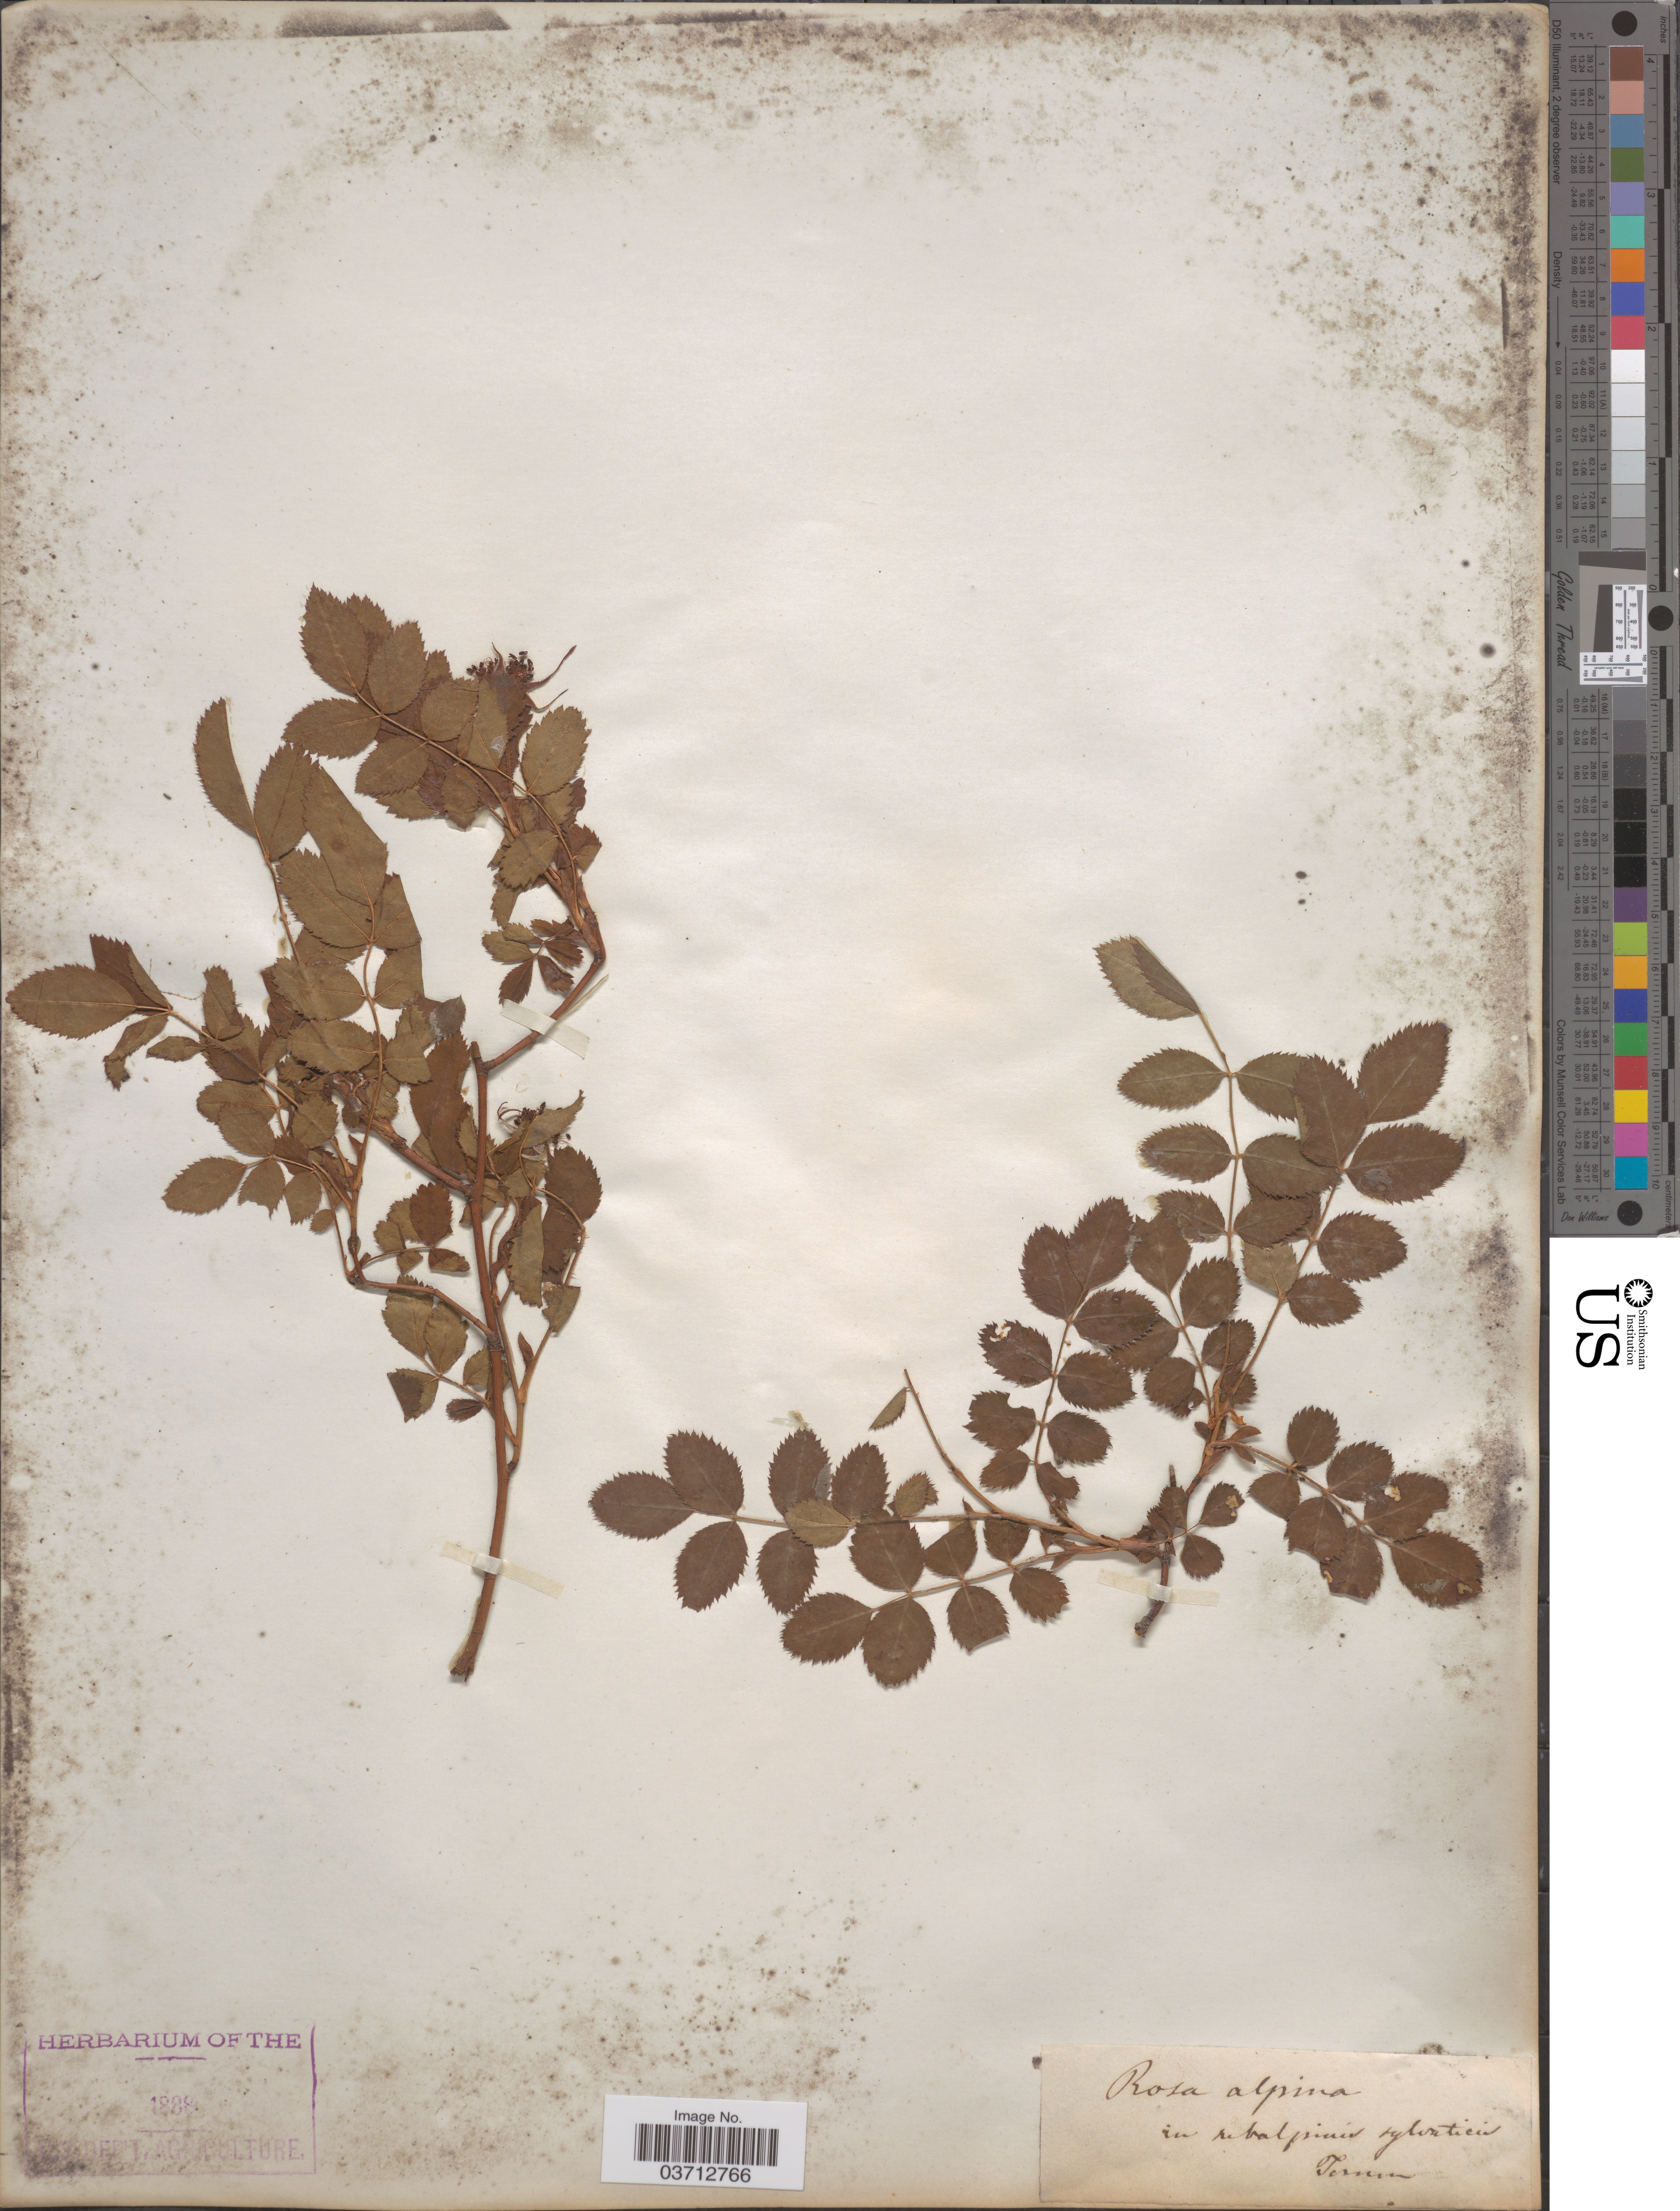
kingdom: Plantae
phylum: Tracheophyta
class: Magnoliopsida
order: Rosales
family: Rosaceae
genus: Rosa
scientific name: Rosa alpina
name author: L.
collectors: Tomm.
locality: In subalpinis sylvaticis.